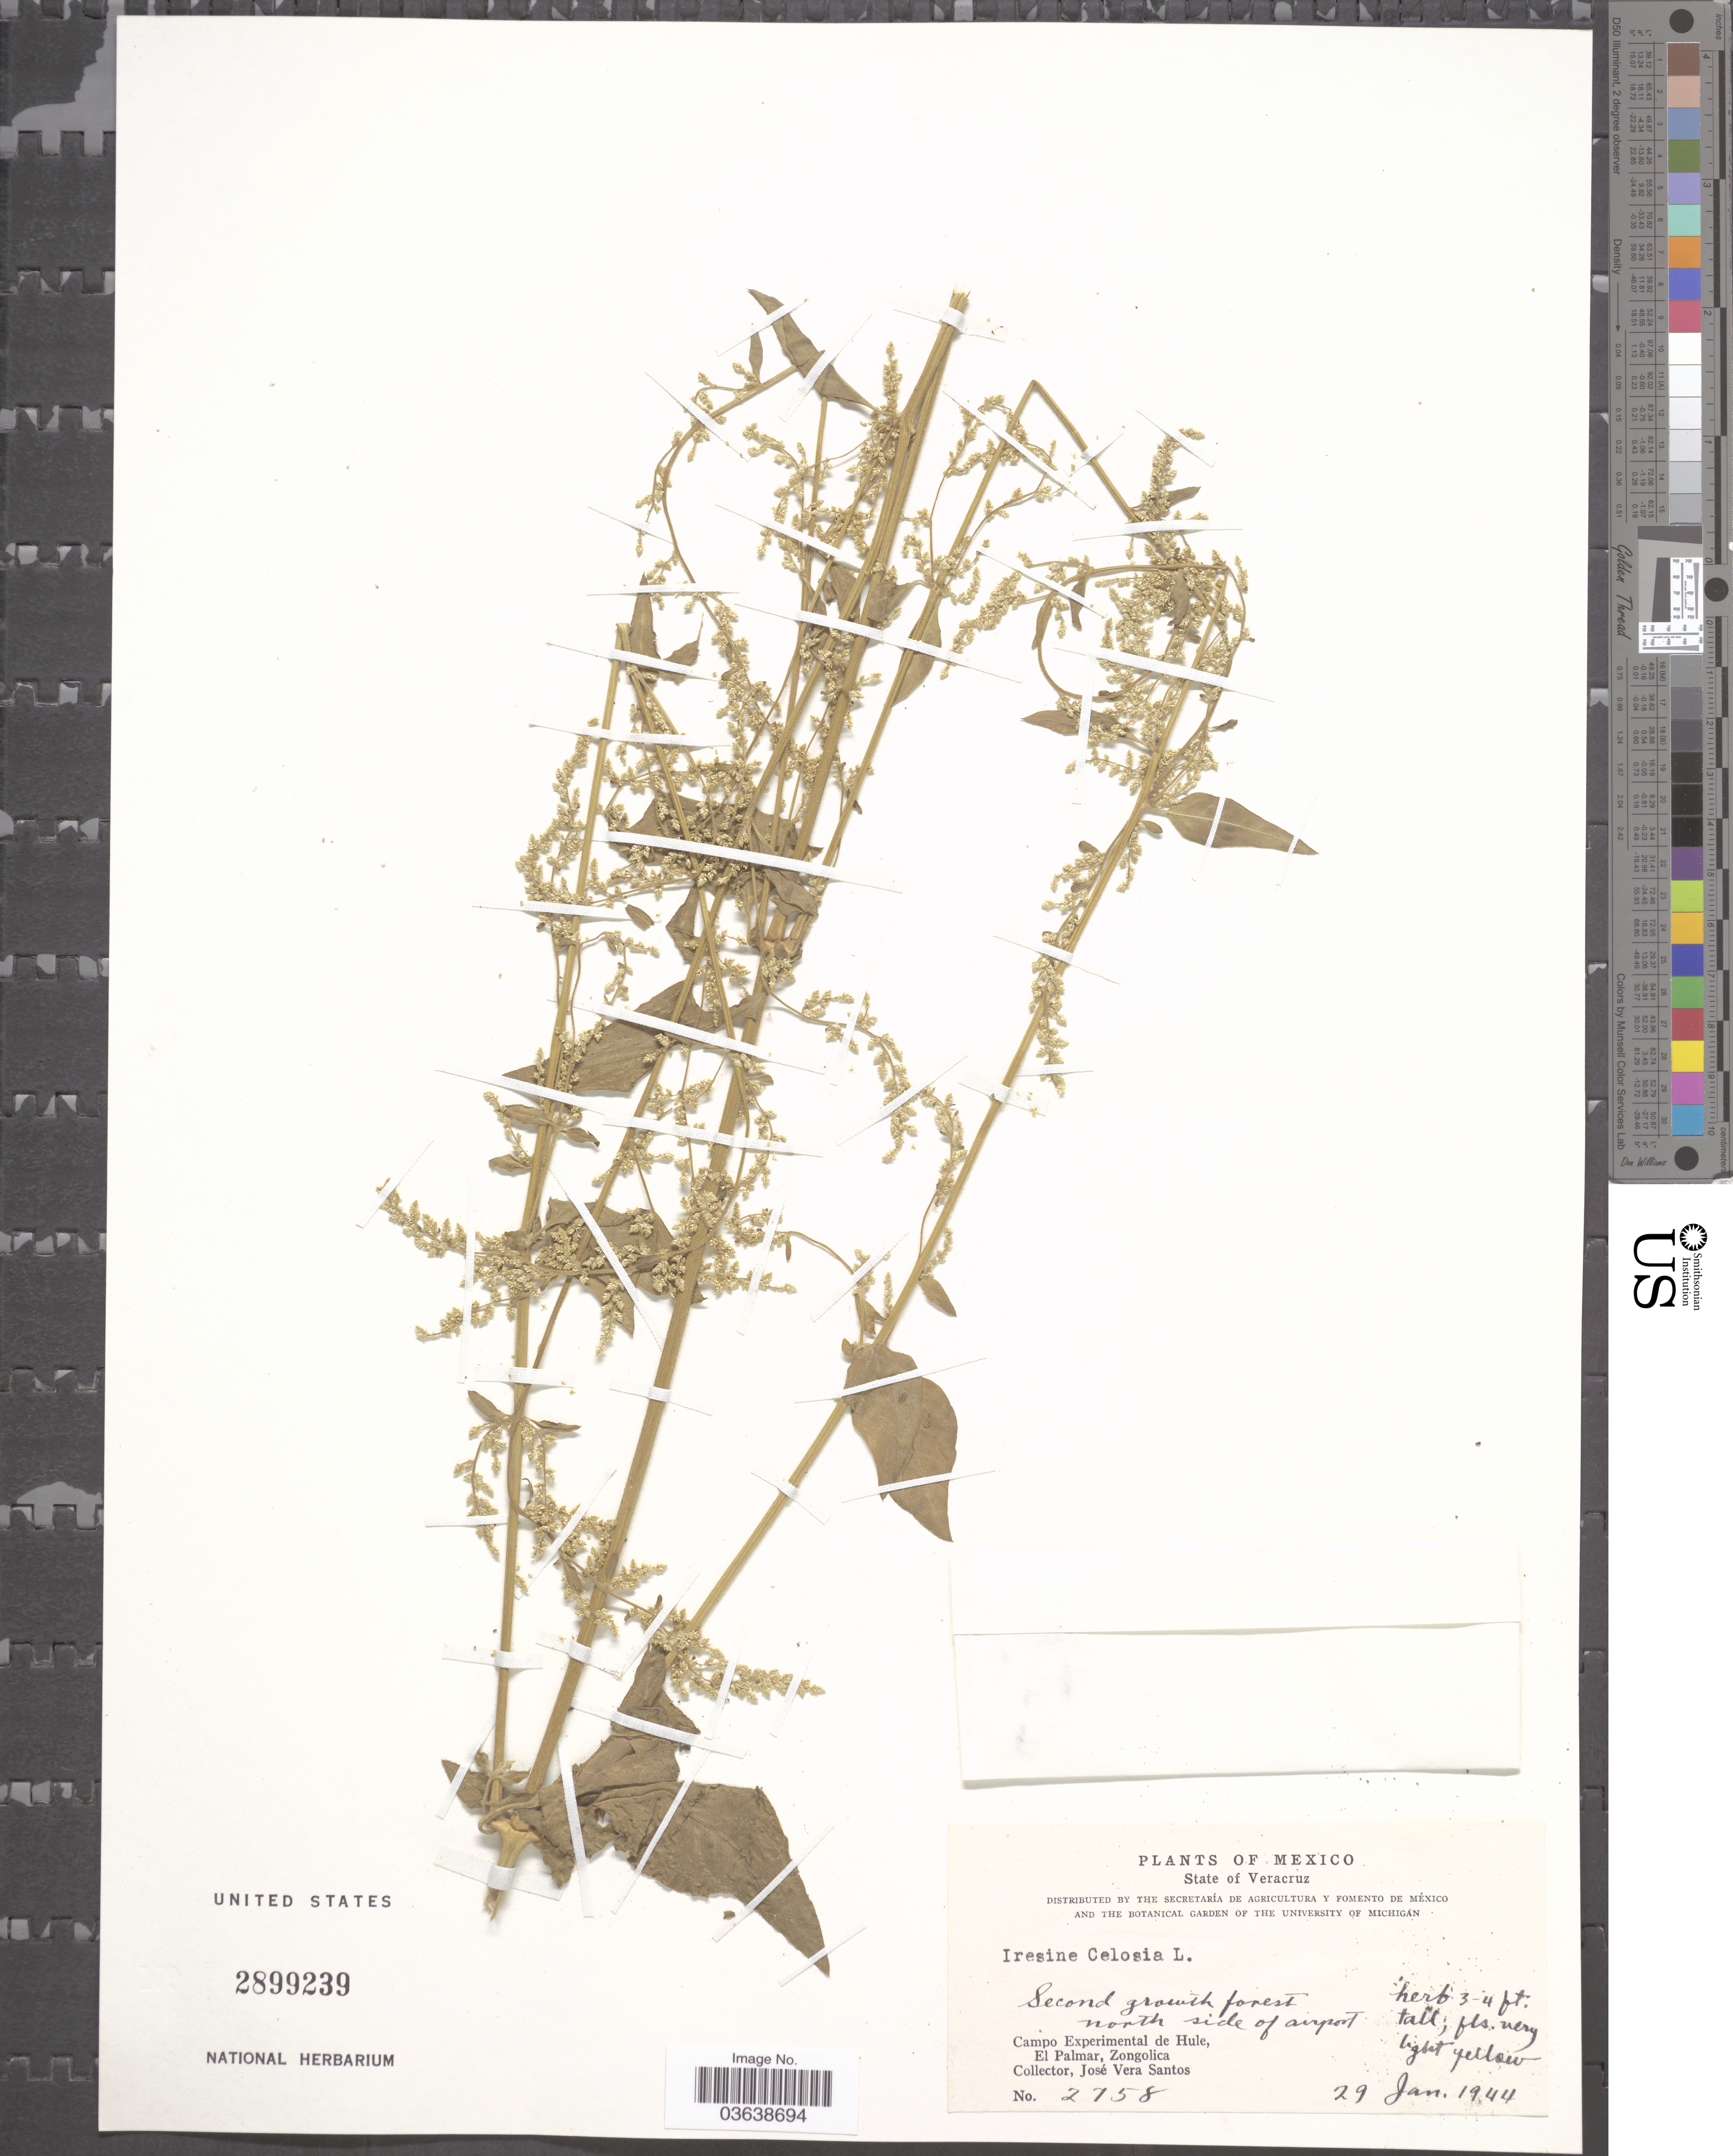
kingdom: Plantae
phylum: Tracheophyta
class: Magnoliopsida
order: Caryophyllales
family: Amaranthaceae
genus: Iresine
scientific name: Iresine celosia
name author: L.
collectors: J. V. Santos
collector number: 2758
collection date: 1944-01-29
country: Mexico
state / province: Veracruz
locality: State of Veracruz. Campo Experimental de Hule, El Palmar, Zongolica. North side of airport.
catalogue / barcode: US 2899239